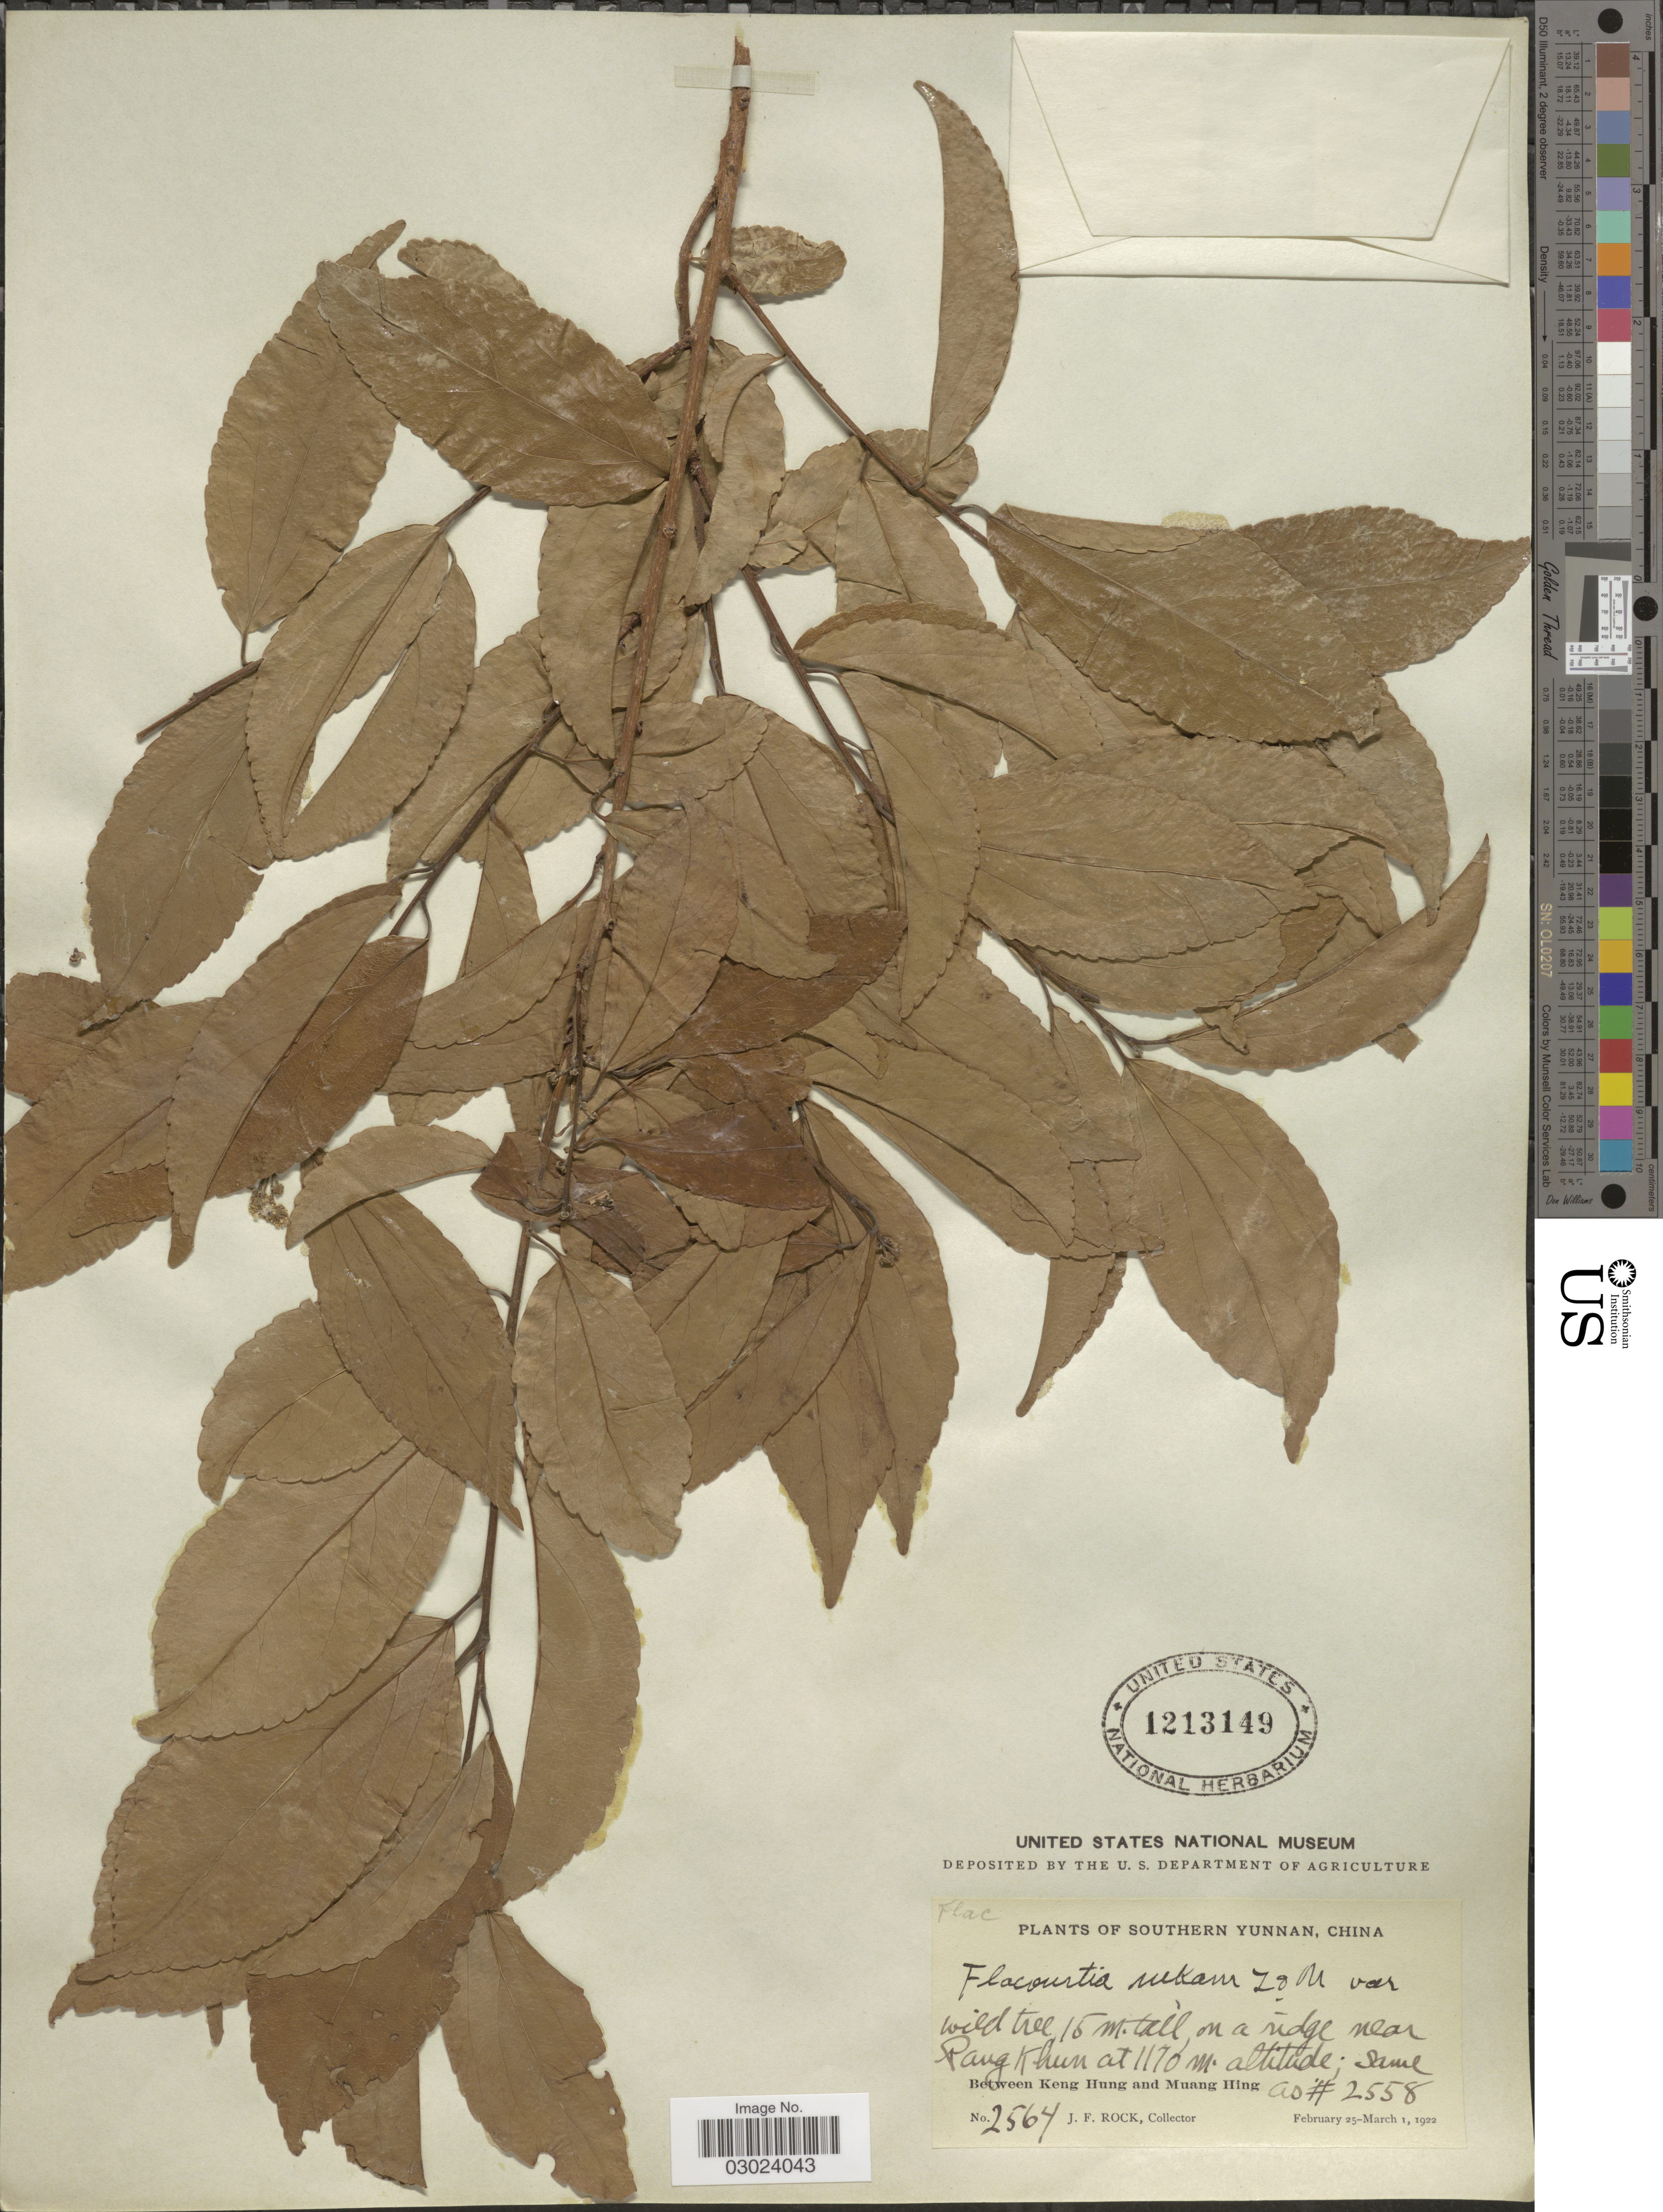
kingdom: Plantae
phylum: Tracheophyta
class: Magnoliopsida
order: Malpighiales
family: Salicaceae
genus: Flacourtia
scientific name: Flacourtia rukam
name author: Zoll. & Moritzi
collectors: J. Rock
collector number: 2564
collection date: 1922-02-25/1922-03-01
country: China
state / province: Yunnan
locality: Southern Yunnan. On a ridge near Rang Khun. Between Keng Hung and Muang Hing.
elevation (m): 1170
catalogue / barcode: US 1213149